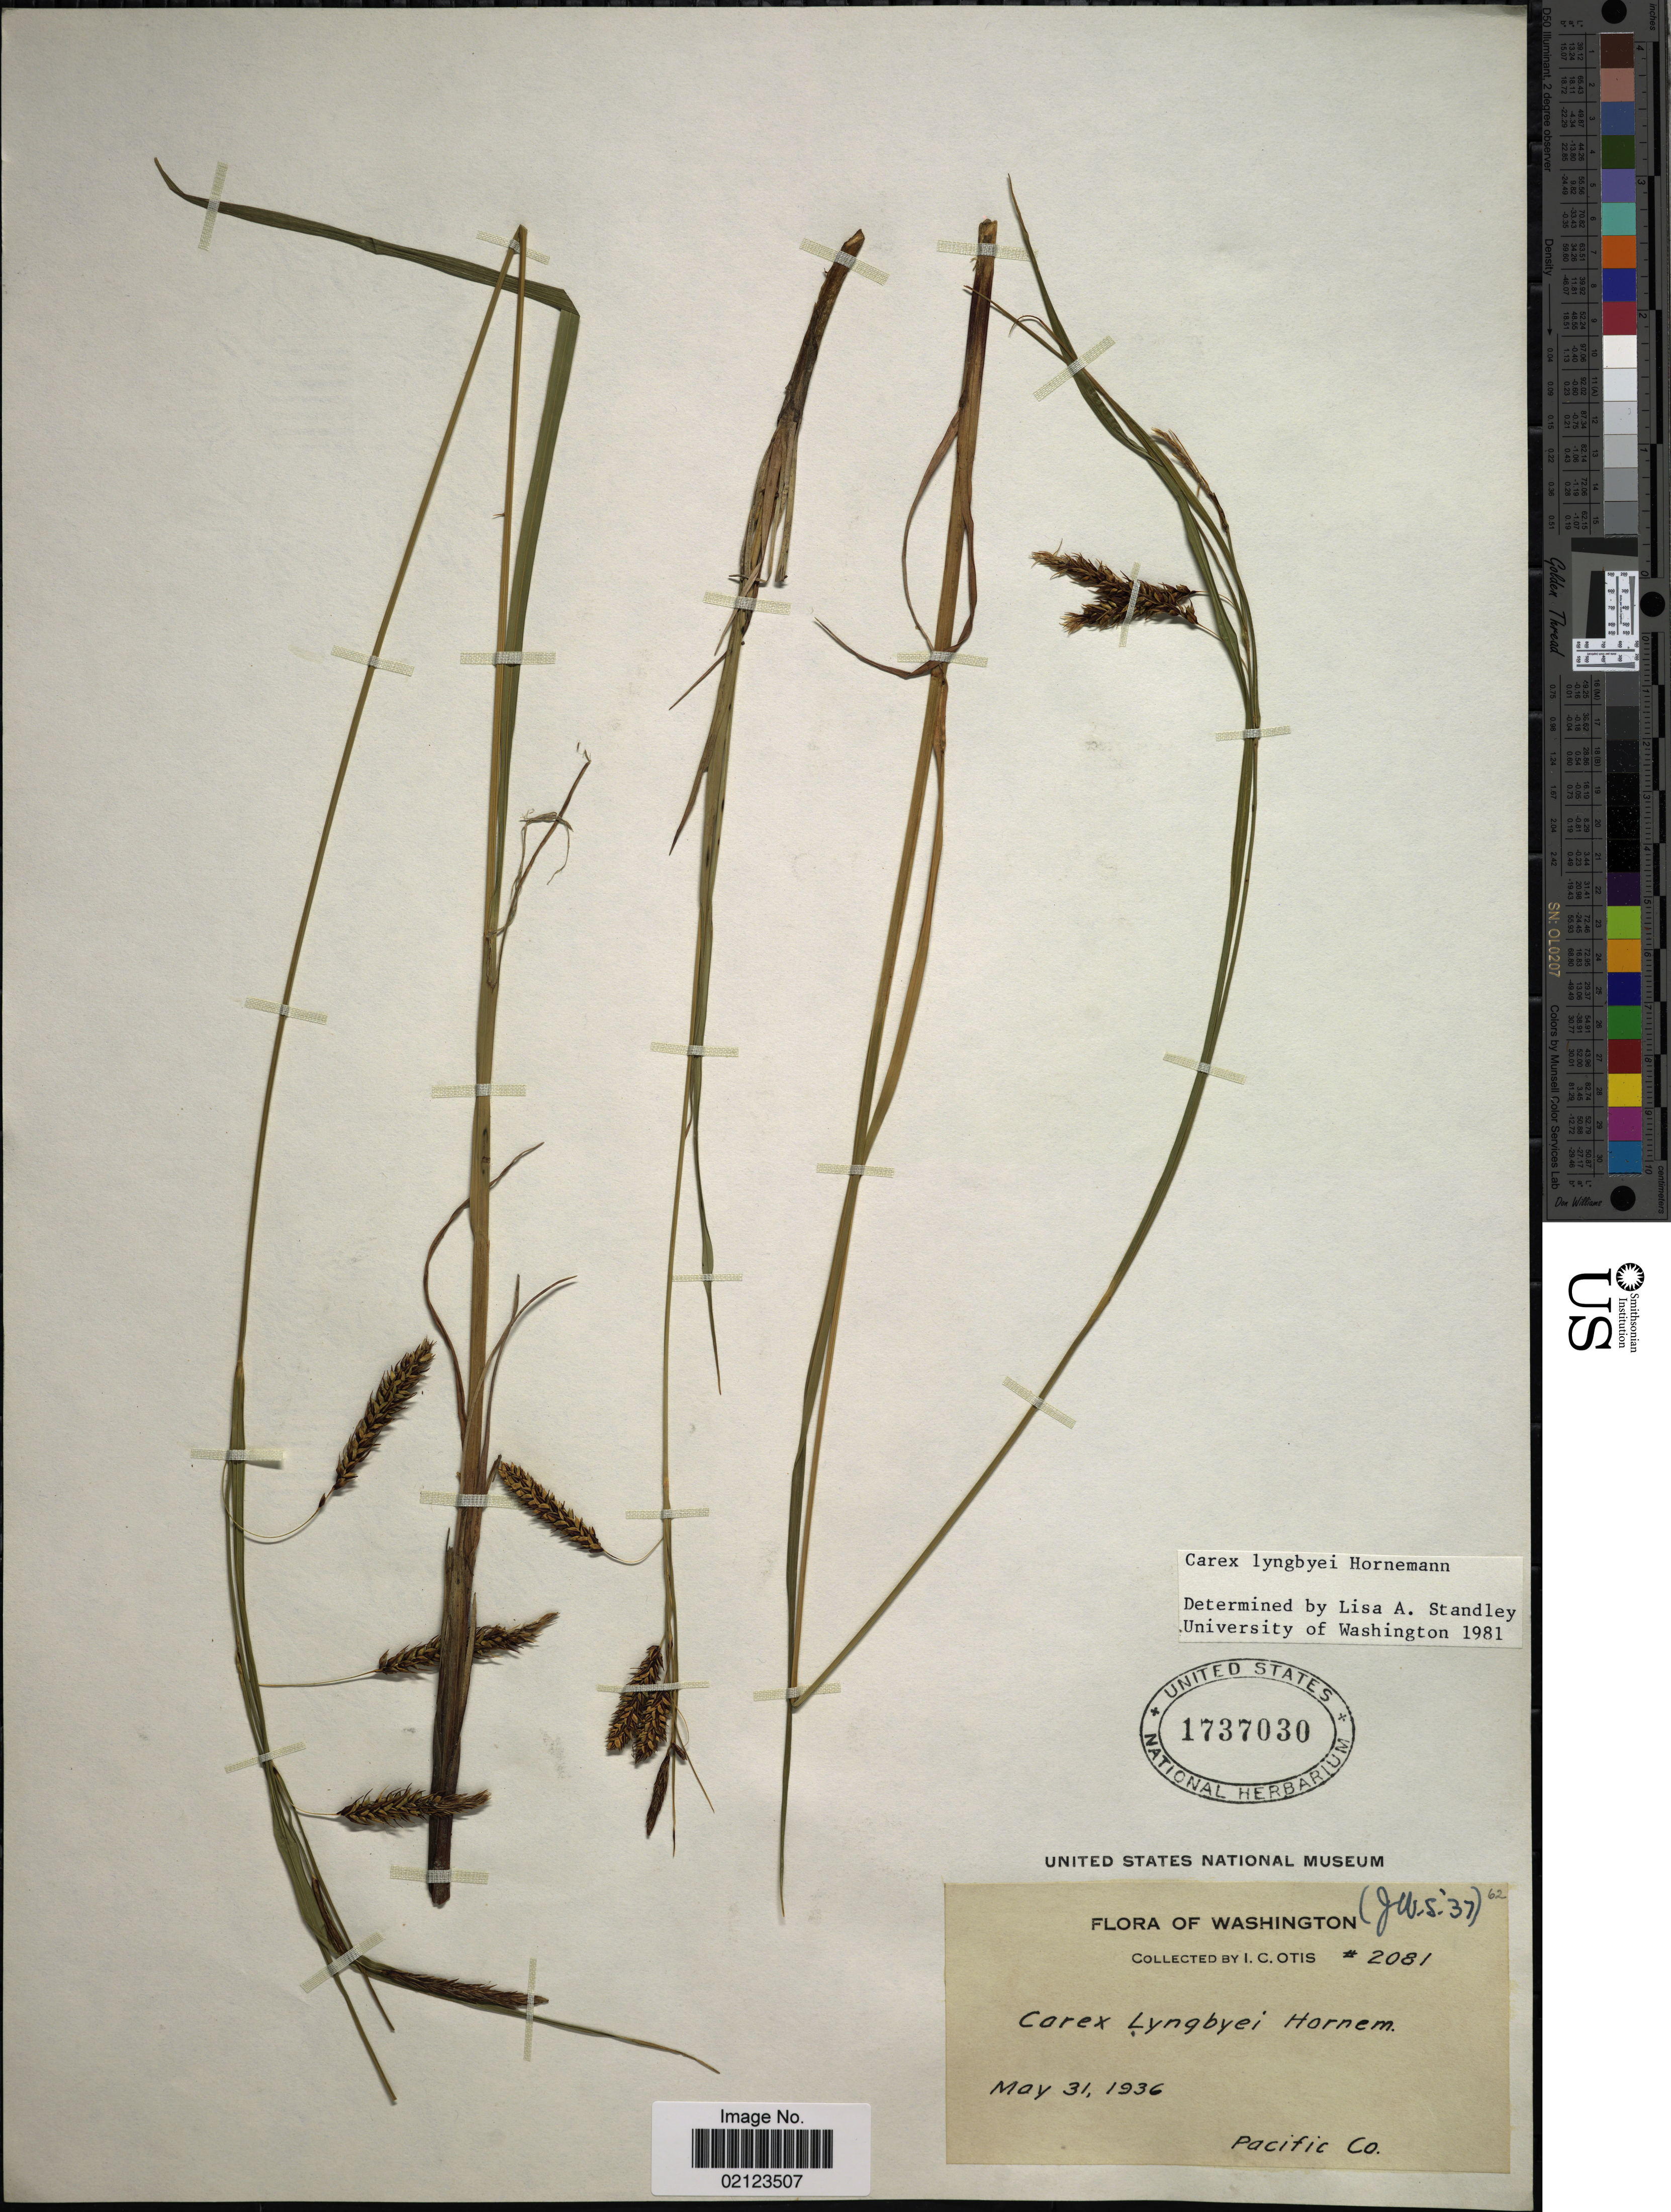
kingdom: Plantae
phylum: Tracheophyta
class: Liliopsida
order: Poales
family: Cyperaceae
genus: Carex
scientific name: Carex lyngbyei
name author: Hornem.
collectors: I. C. Otis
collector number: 2081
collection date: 1936-05-31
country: United States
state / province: Washington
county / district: Pacific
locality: Pacific Co.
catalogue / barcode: US 1737030